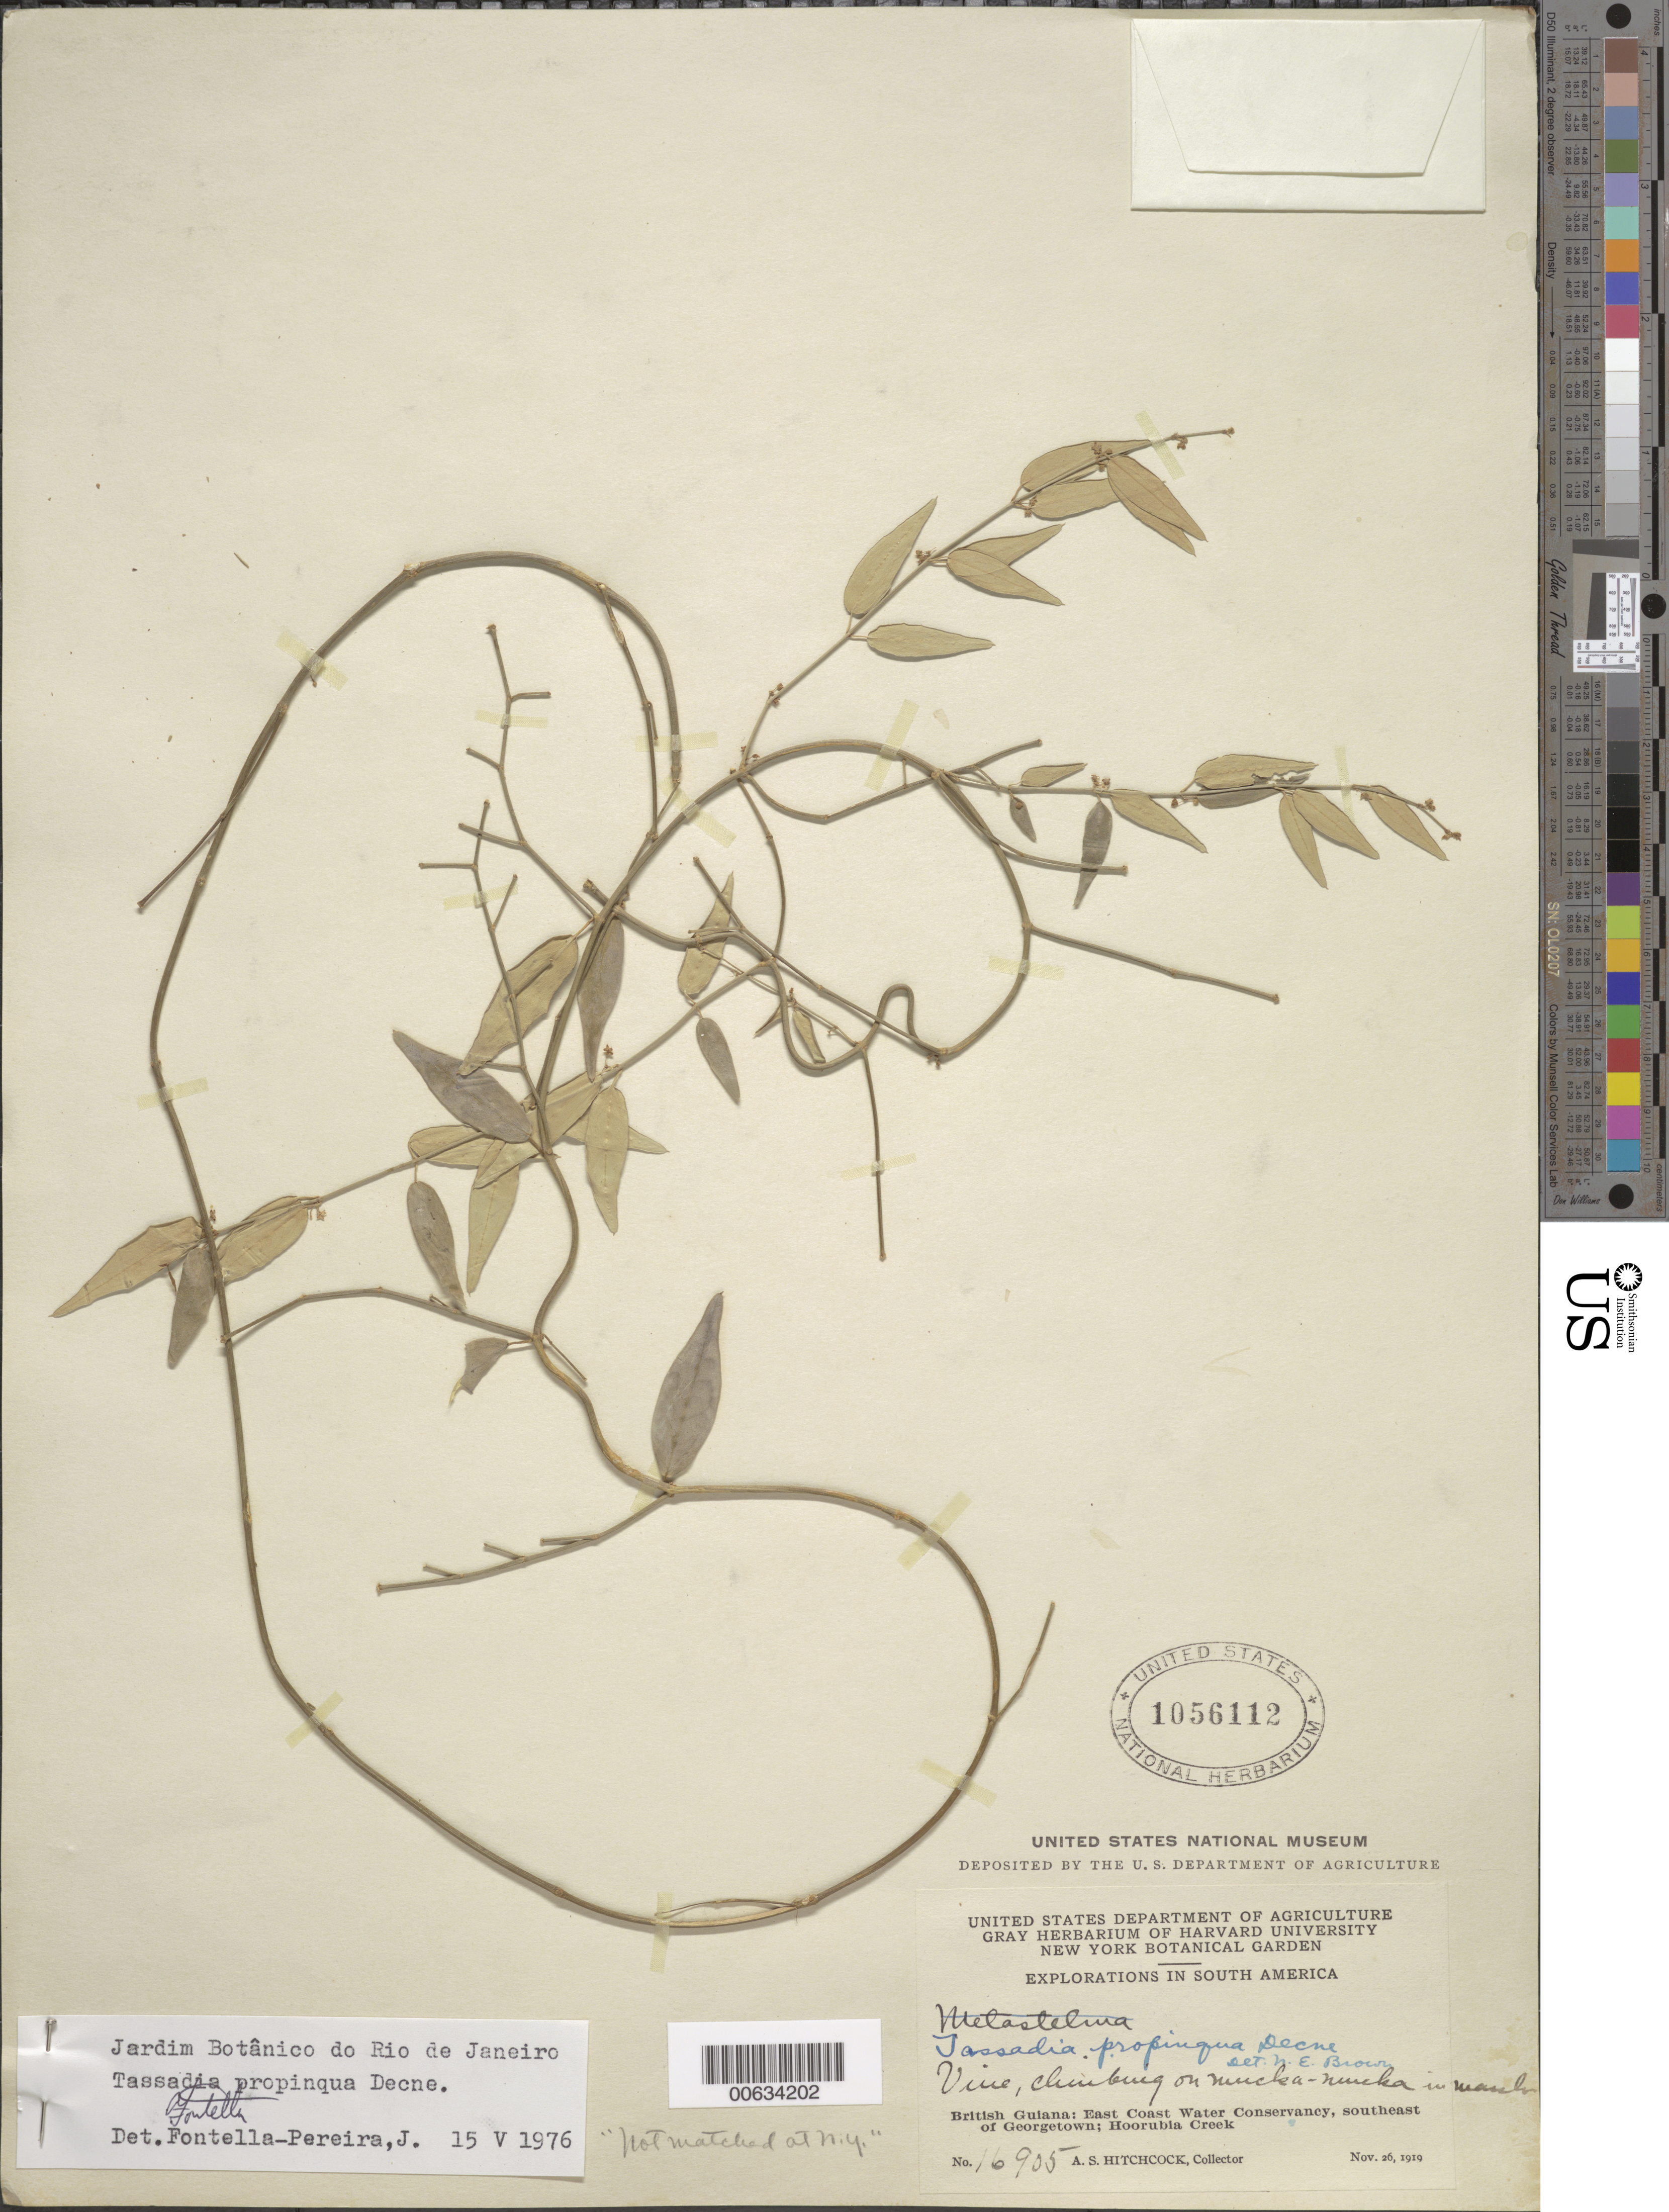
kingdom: Plantae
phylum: Tracheophyta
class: Magnoliopsida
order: Gentianales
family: Apocynaceae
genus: Tassadia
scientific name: Tassadia propinqua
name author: Decne.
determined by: Fontella, J.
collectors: A. S. Hitchcock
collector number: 16905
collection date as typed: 26-Nov-19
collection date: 1919-11-26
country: Guyana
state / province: Demerara-Mahaica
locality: Hoorubea Creek, head of, SE of Georgetown, East Coast Water Conservancy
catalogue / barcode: US 1056112